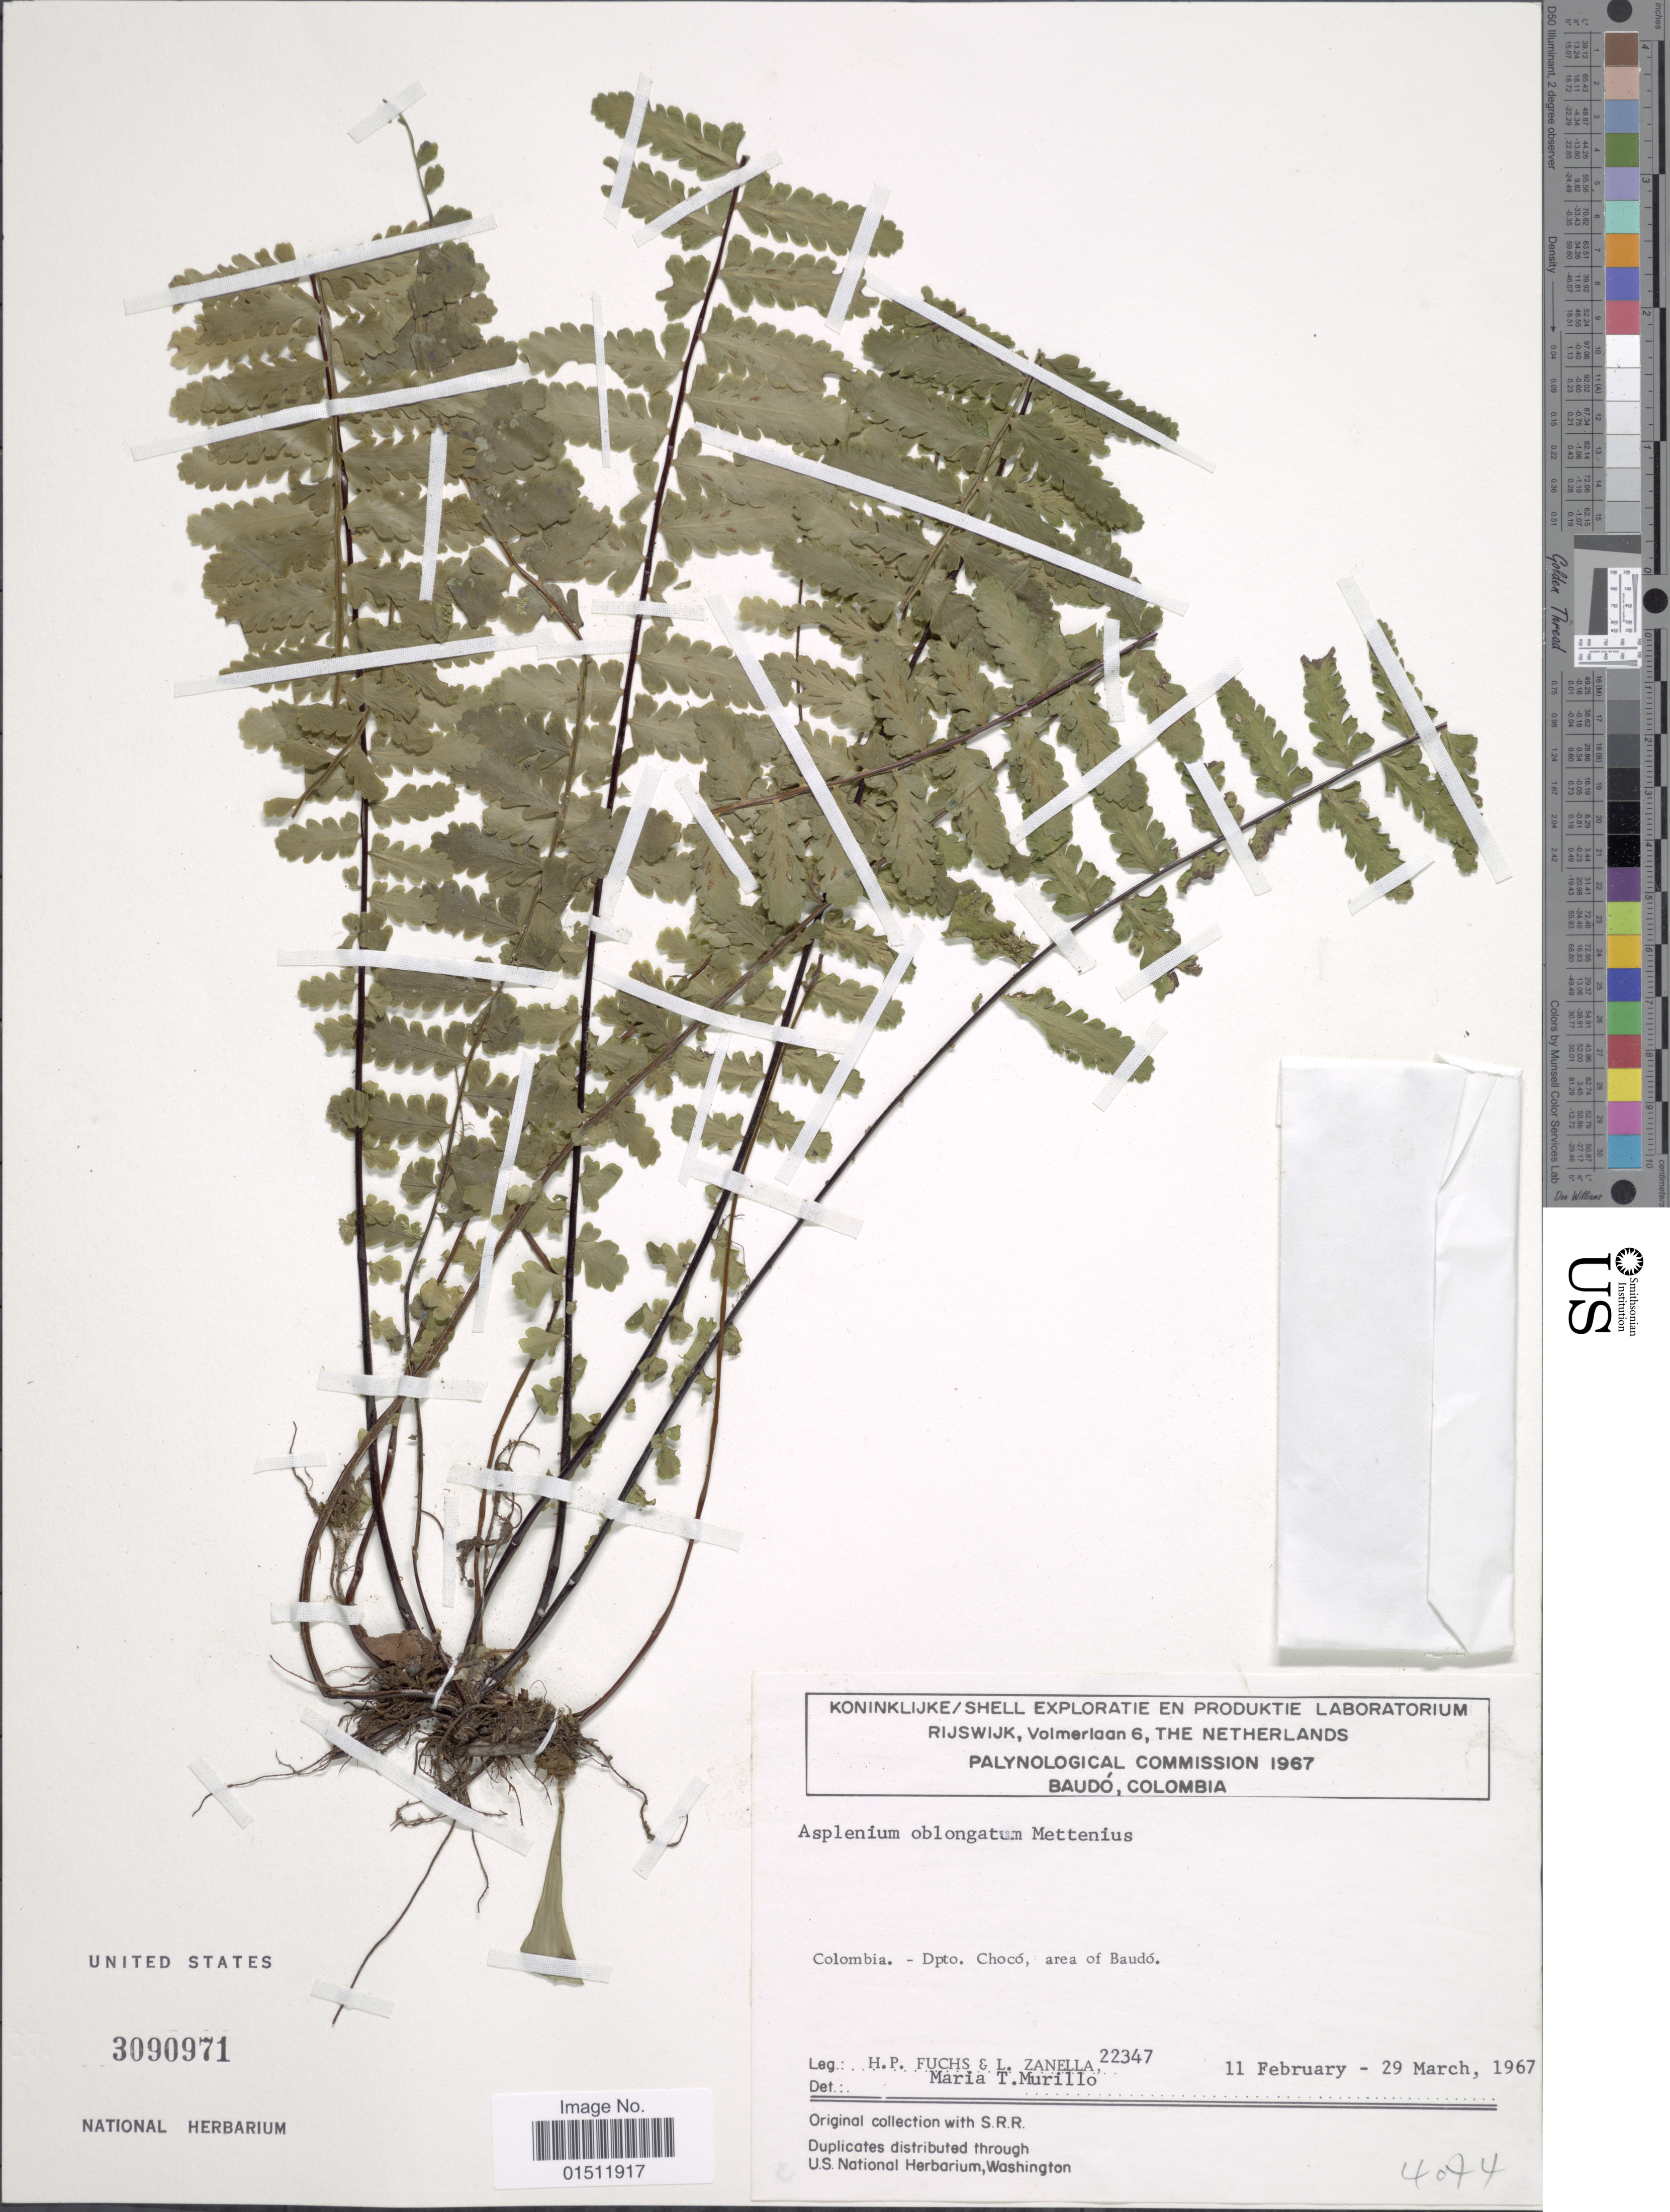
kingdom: Plantae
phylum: Tracheophyta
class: Polypodiopsida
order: Polypodiales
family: Aspleniaceae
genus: Asplenium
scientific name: Asplenium oblongatum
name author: Mett.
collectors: H. P. Fuchs & L. Zanella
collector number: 22347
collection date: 1967-02-11/1967-03-29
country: Colombia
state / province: Chocó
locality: Dpto. Choco, area of Baudo.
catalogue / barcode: US 3090971